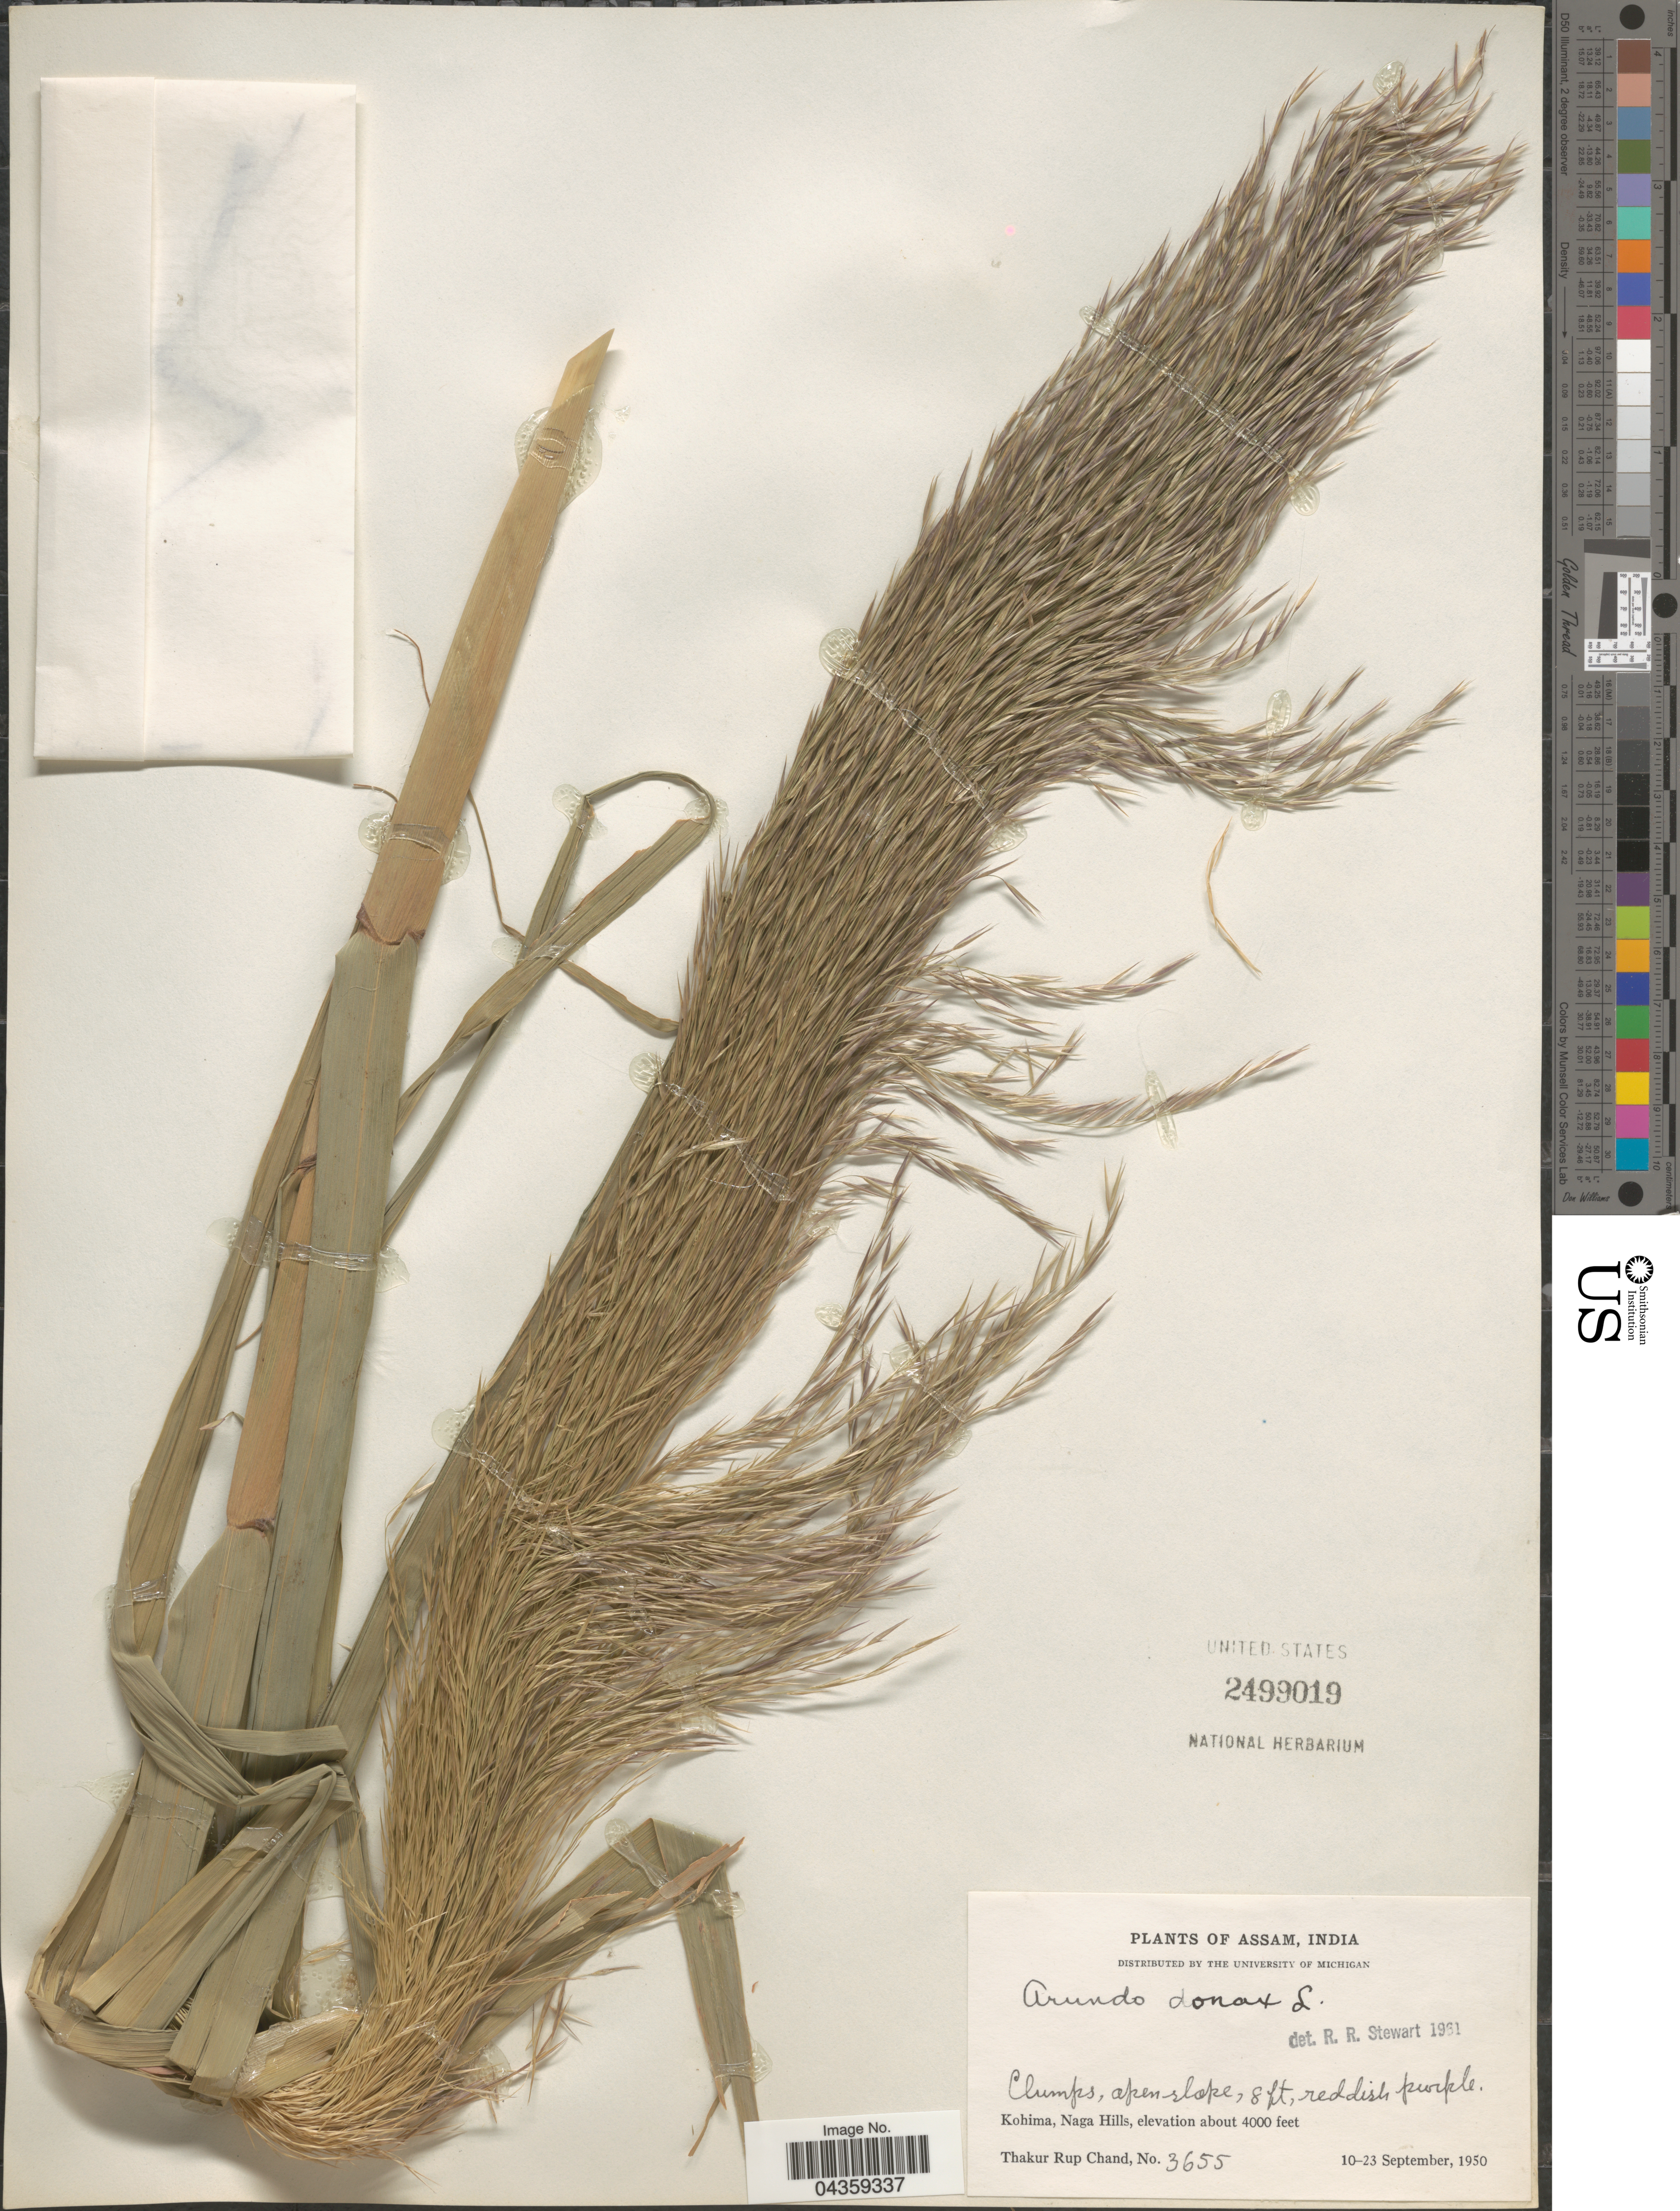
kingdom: Plantae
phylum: Tracheophyta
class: Liliopsida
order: Poales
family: Poaceae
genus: Arundo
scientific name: Arundo donax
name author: L.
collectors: T. R. Chand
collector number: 3655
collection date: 1950-09-10/1950-09-23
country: India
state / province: Nagaland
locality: Kohima, Naga Hills.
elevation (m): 1219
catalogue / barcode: US 2499019